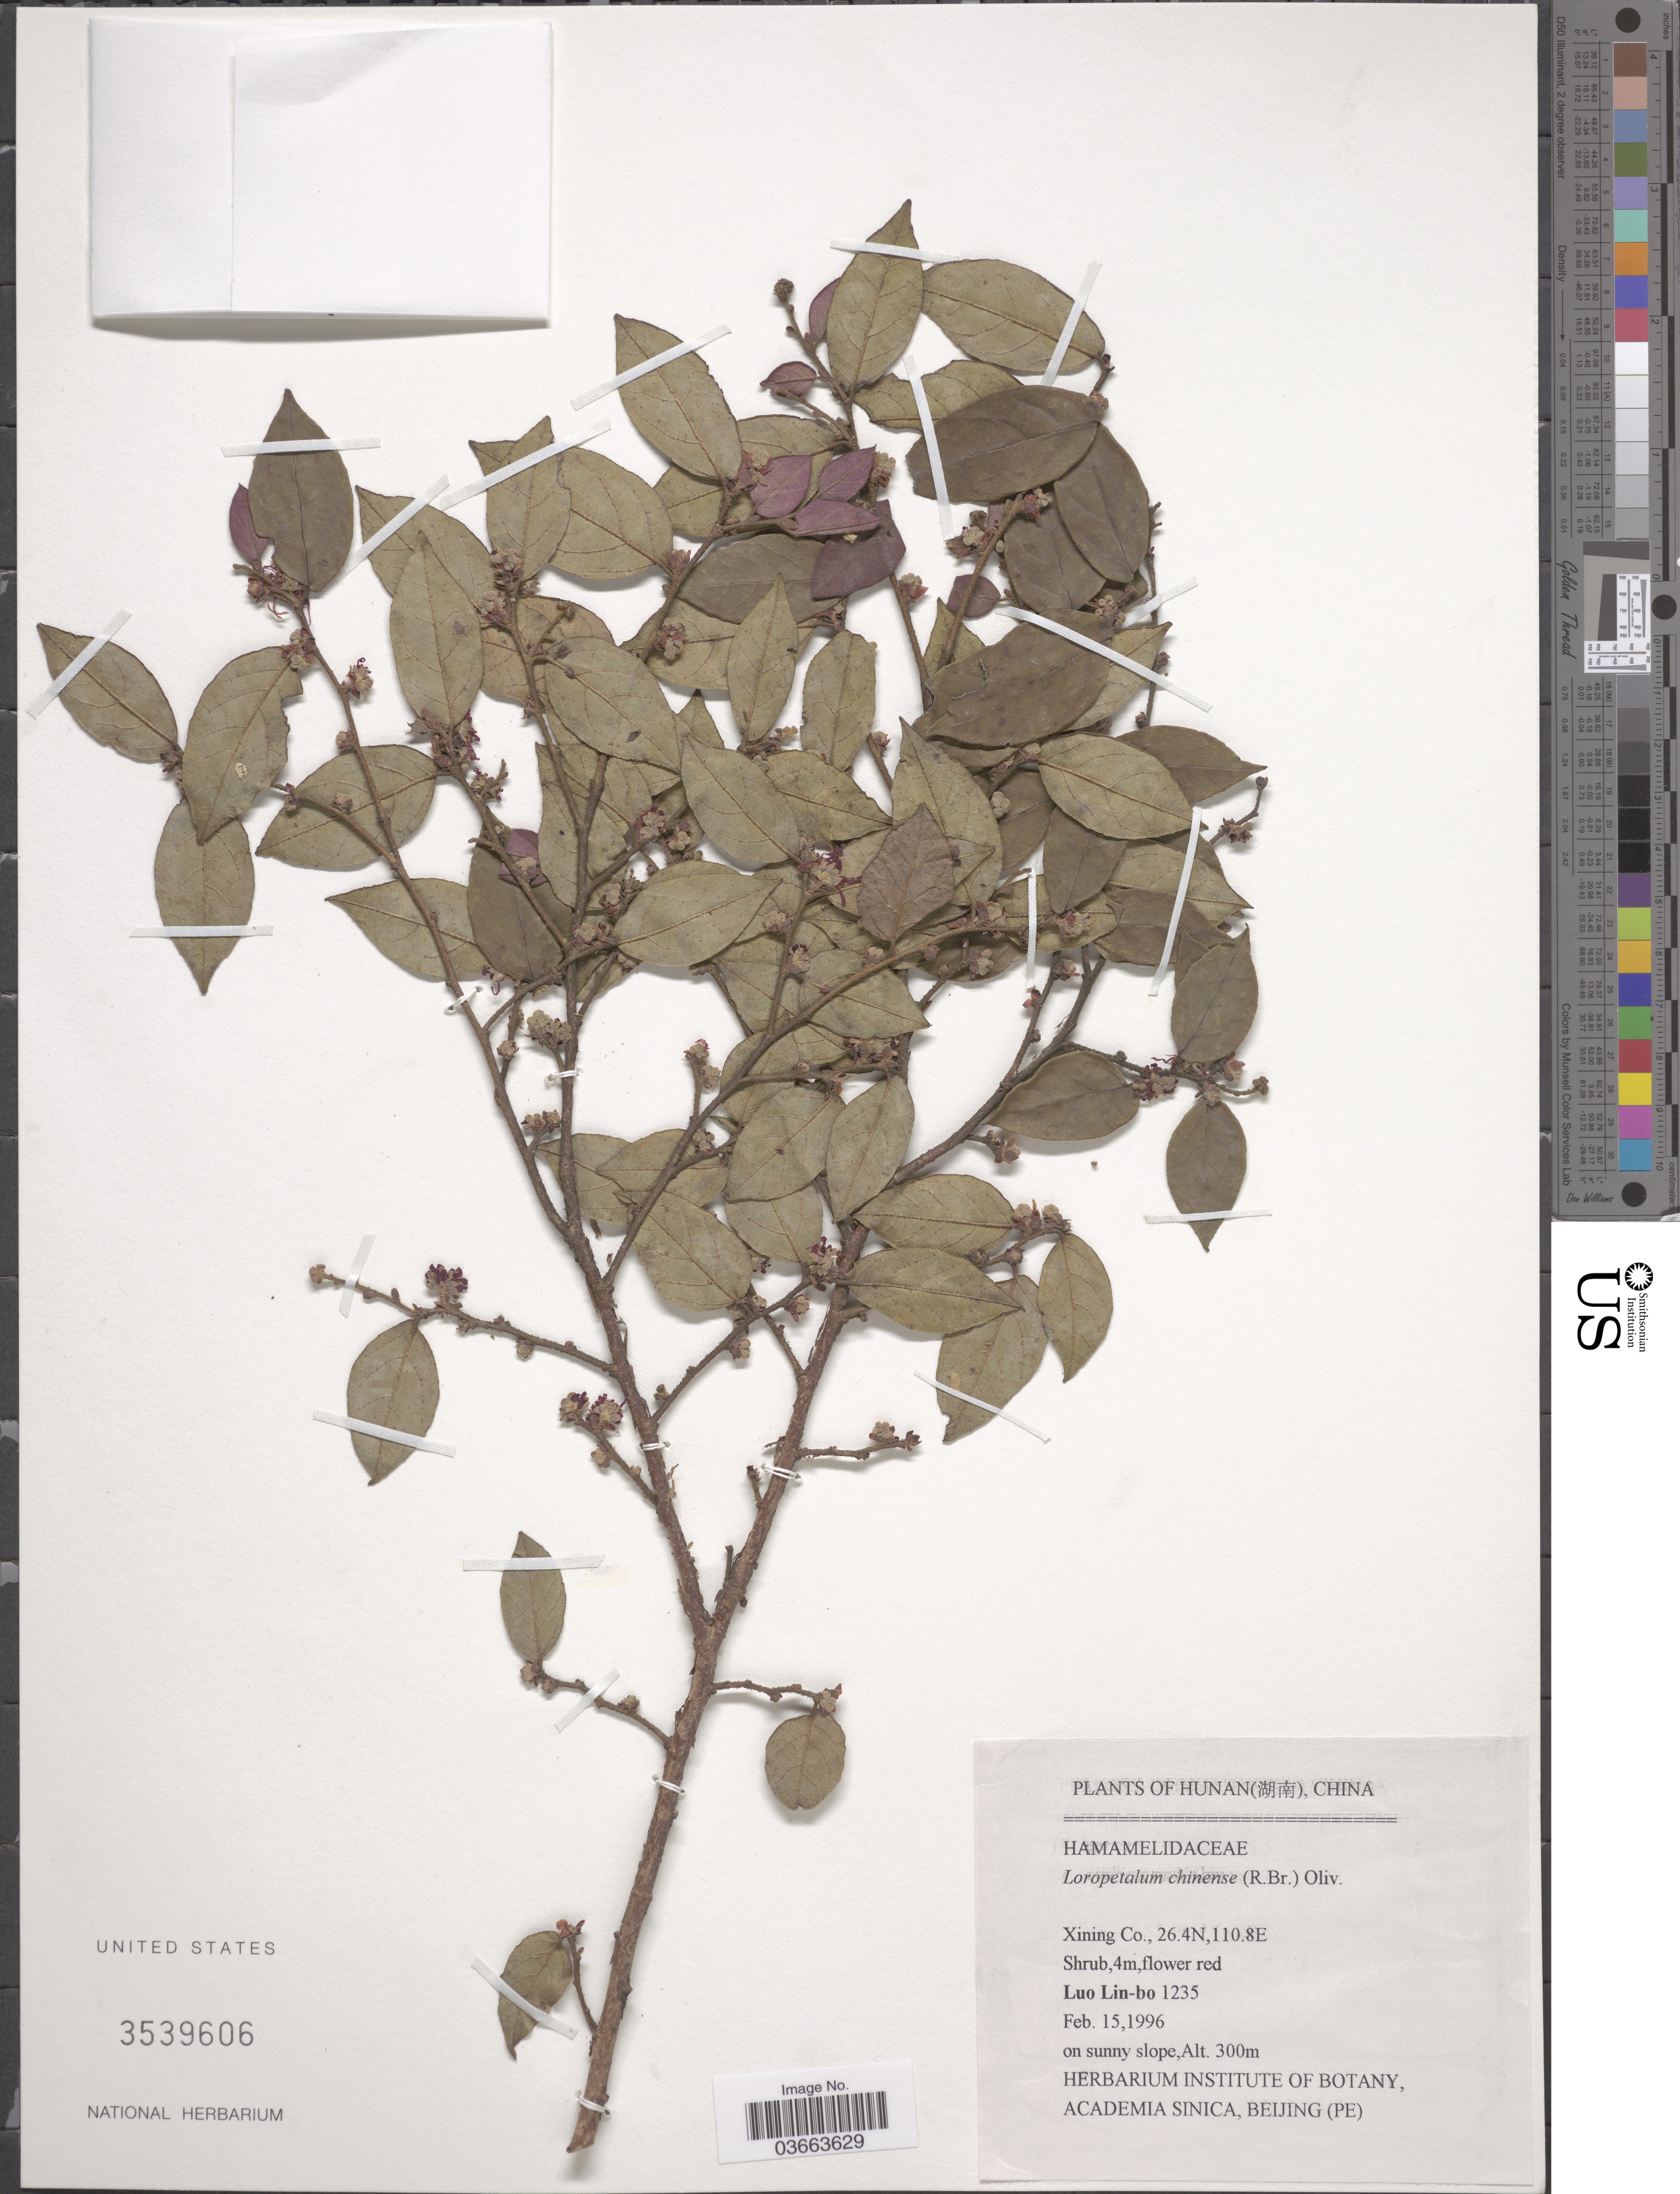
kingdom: Plantae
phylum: Tracheophyta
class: Magnoliopsida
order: Saxifragales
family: Hamamelidaceae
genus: Loropetalum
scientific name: Loropetalum chinense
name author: (R. Br.) Oliv.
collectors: L. Lin-bo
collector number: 1235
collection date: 1996-02-15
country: China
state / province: Hunan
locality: Xining Co.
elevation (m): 300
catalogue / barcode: US 3539606